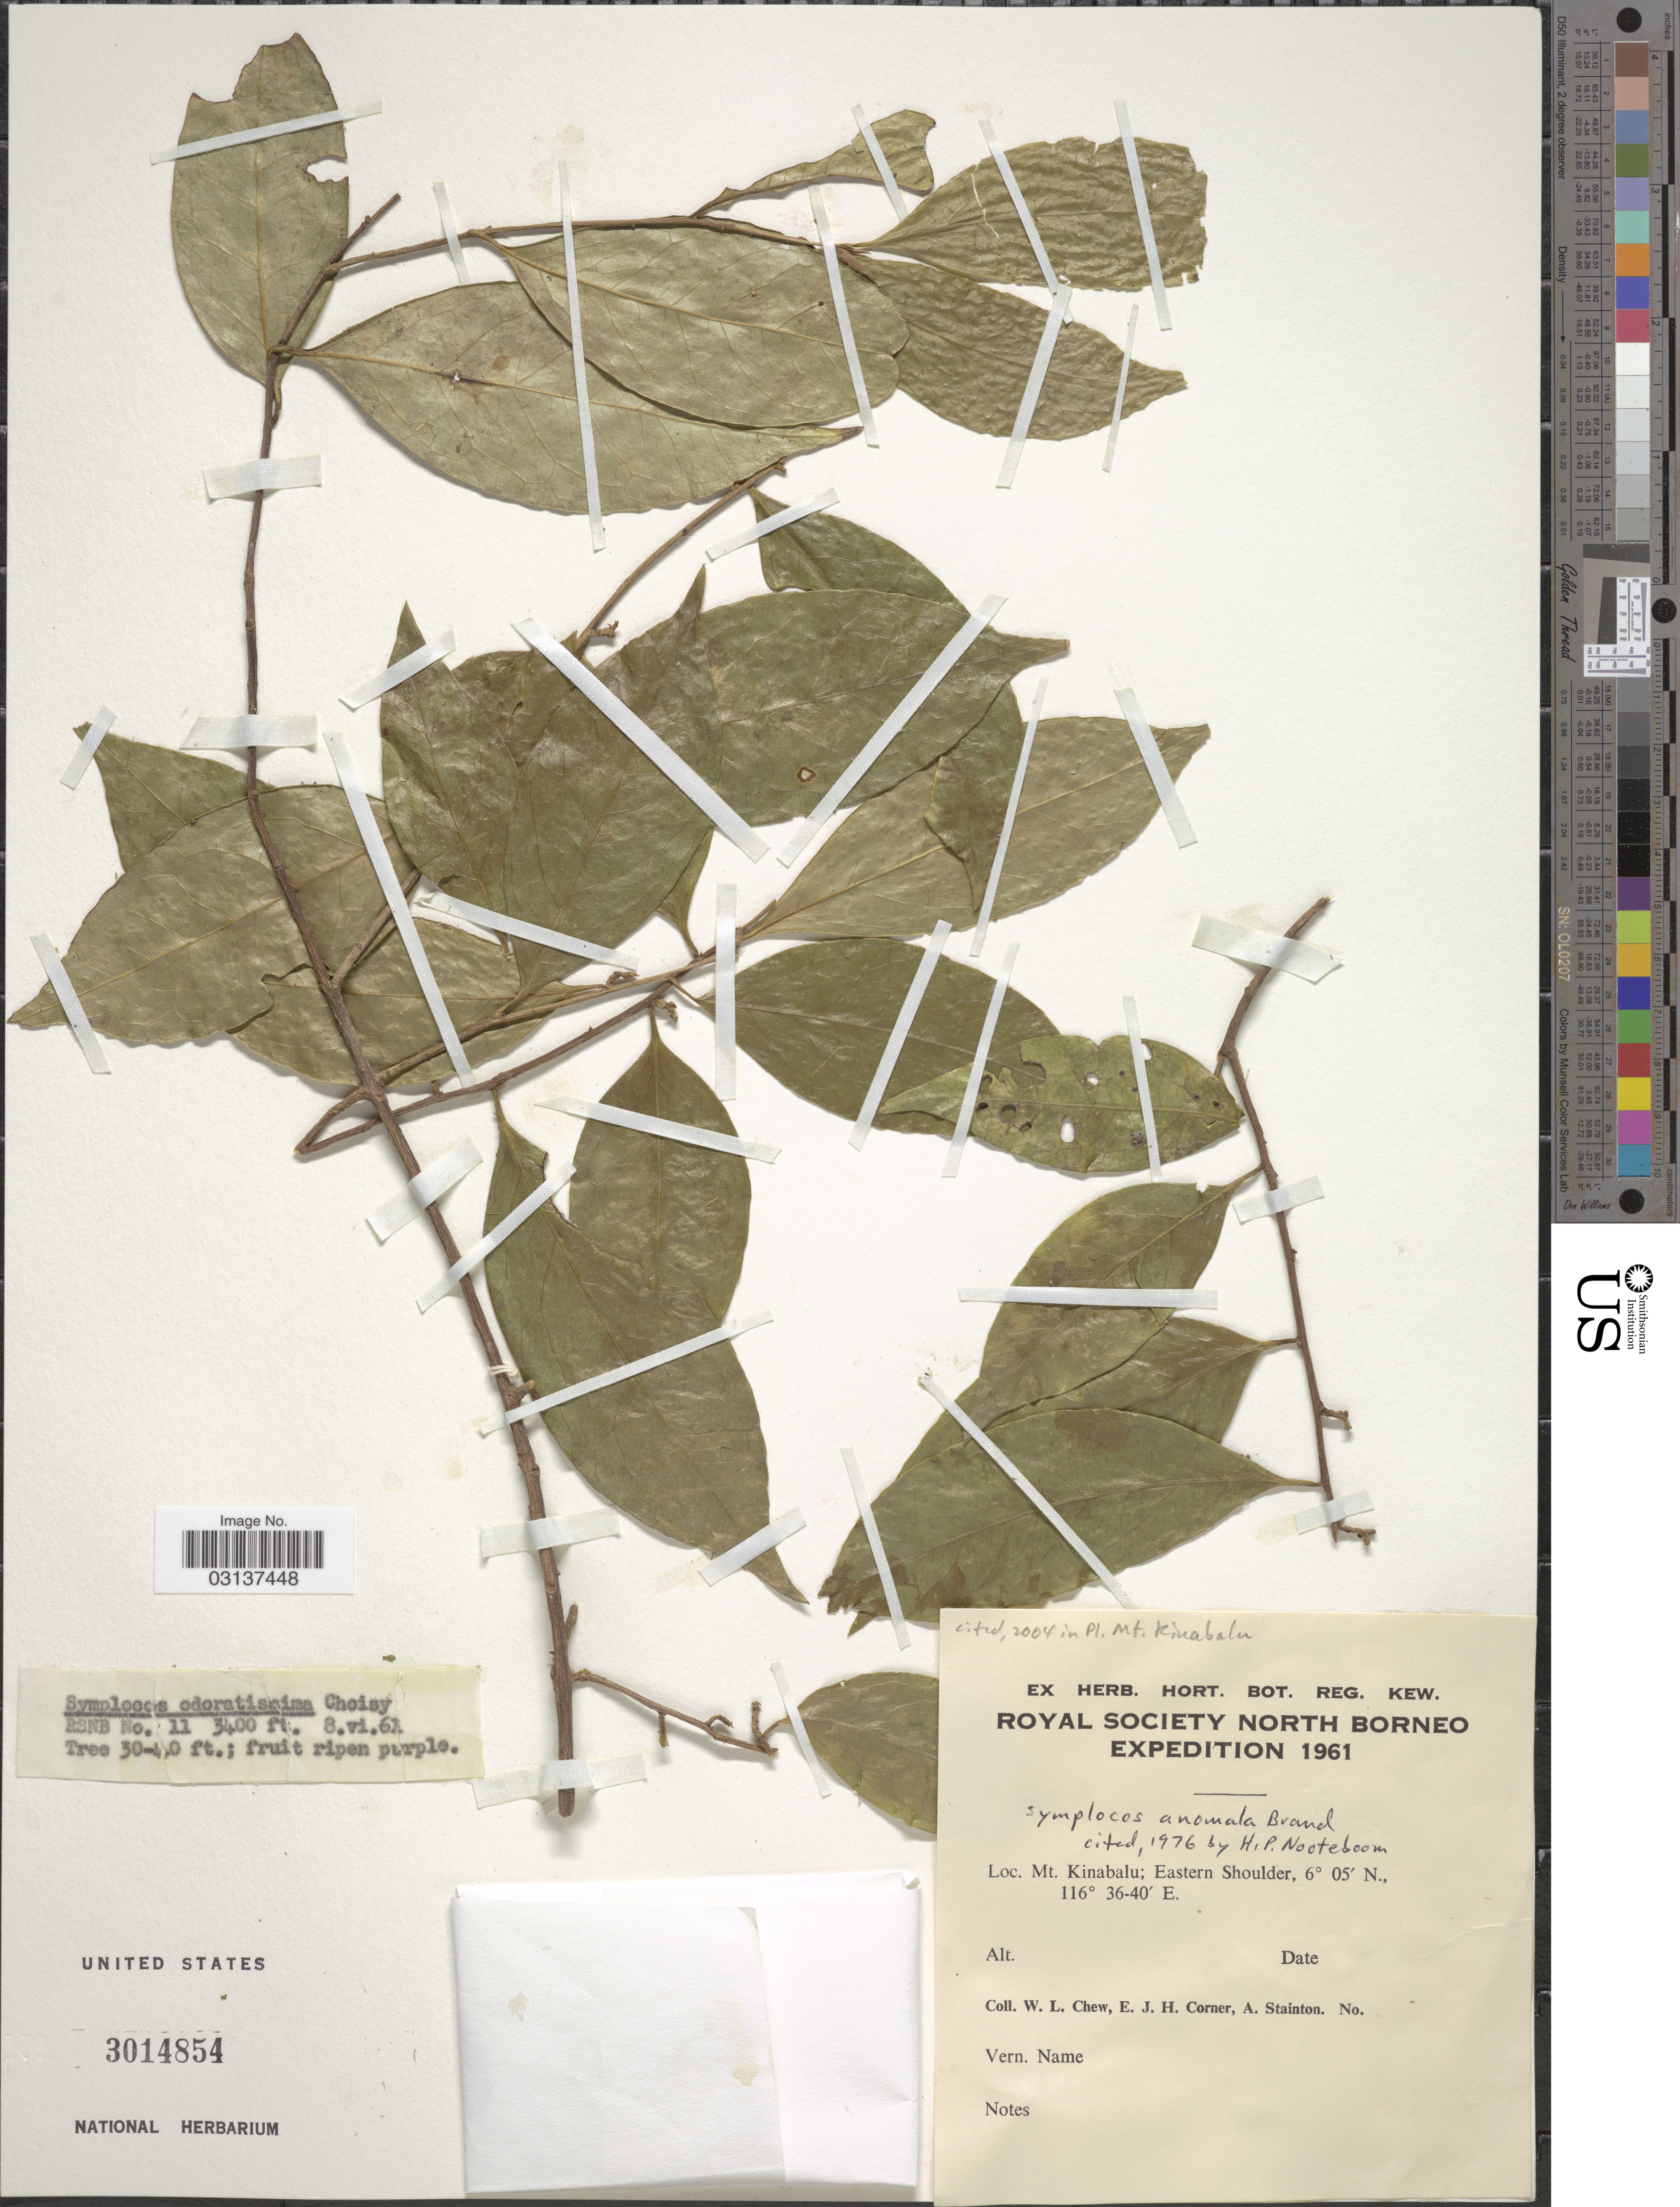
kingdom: Plantae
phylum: Tracheophyta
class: Magnoliopsida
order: Ericales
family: Symplocaceae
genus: Symplocos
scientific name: Symplocos anomala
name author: Brand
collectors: W. Chew, E. Corner & A. Stainton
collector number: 11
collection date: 1961-06-08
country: Malaysia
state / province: Sabah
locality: Mt. Kinabalu; Eastern Shoulder.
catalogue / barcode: US 3014854